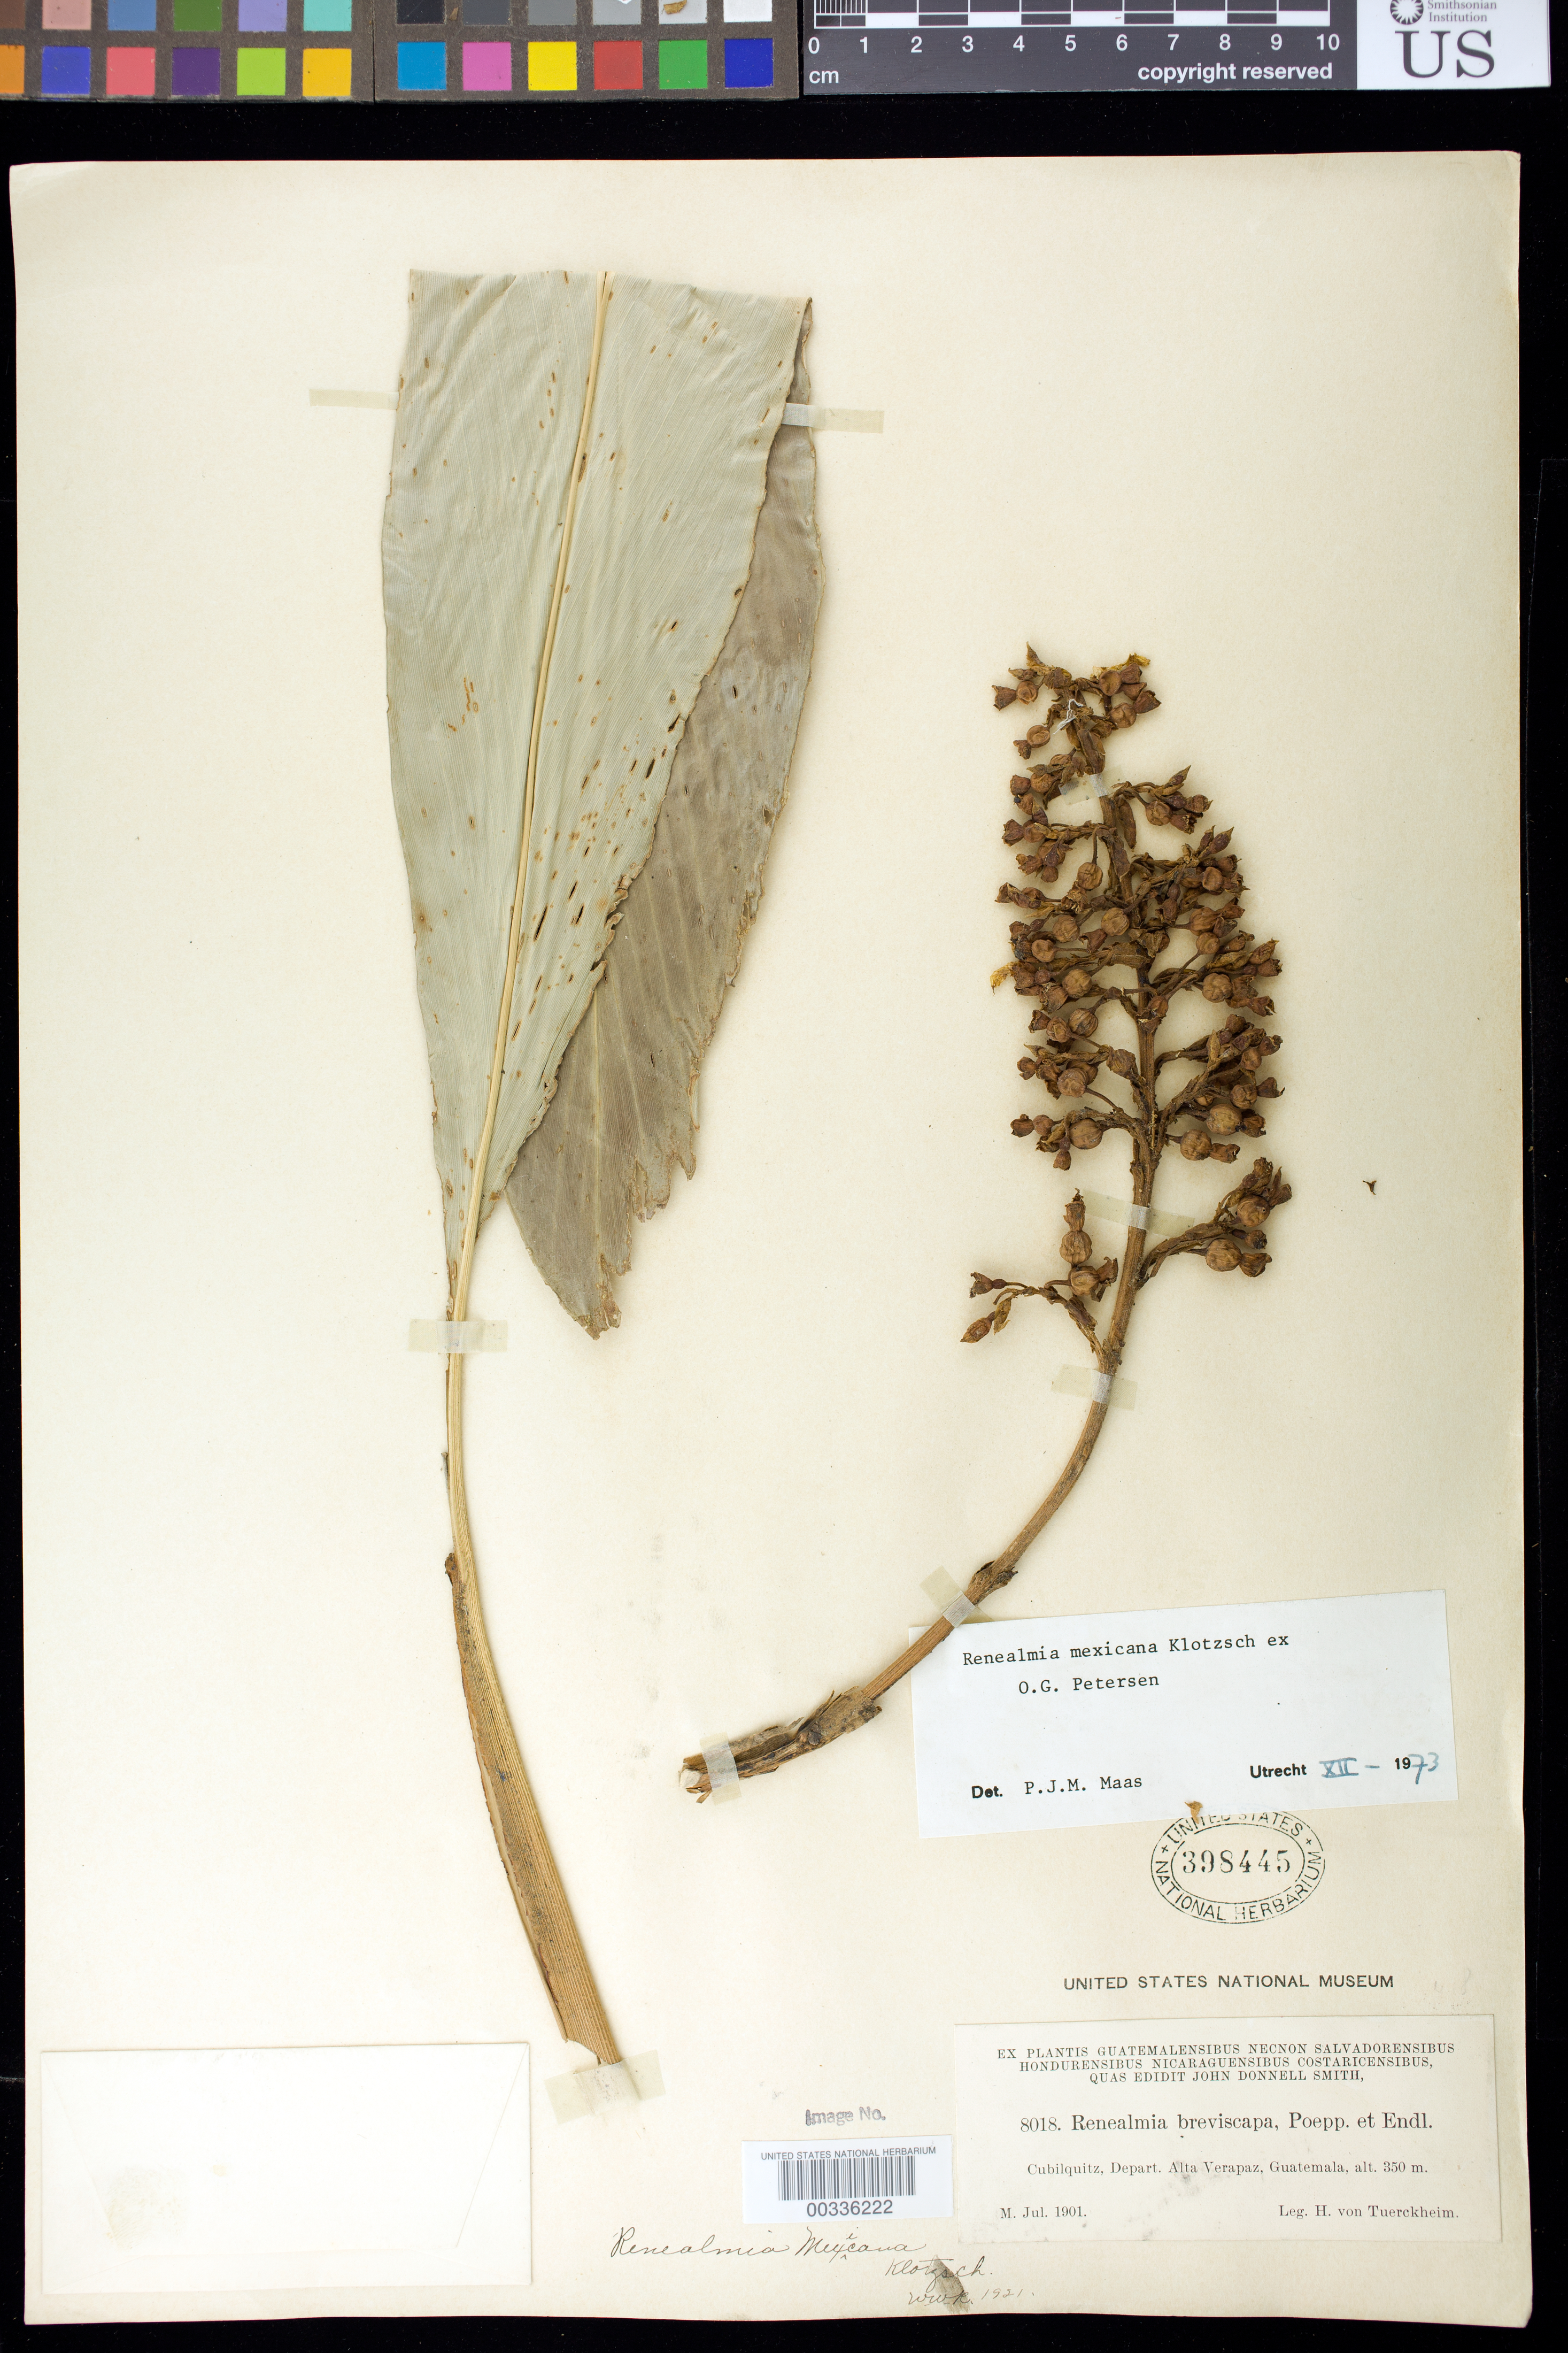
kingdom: Plantae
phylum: Tracheophyta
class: Liliopsida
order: Zingiberales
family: Zingiberaceae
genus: Renealmia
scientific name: Renealmia mexicana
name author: Klotzsch ex Petersen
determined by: Maas, Paul J. M.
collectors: H. von Türckheim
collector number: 8018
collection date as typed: Jul 1901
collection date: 1901-07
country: Guatemala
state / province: Alta Verapaz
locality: Cubilquitz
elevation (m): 107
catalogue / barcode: US 398445